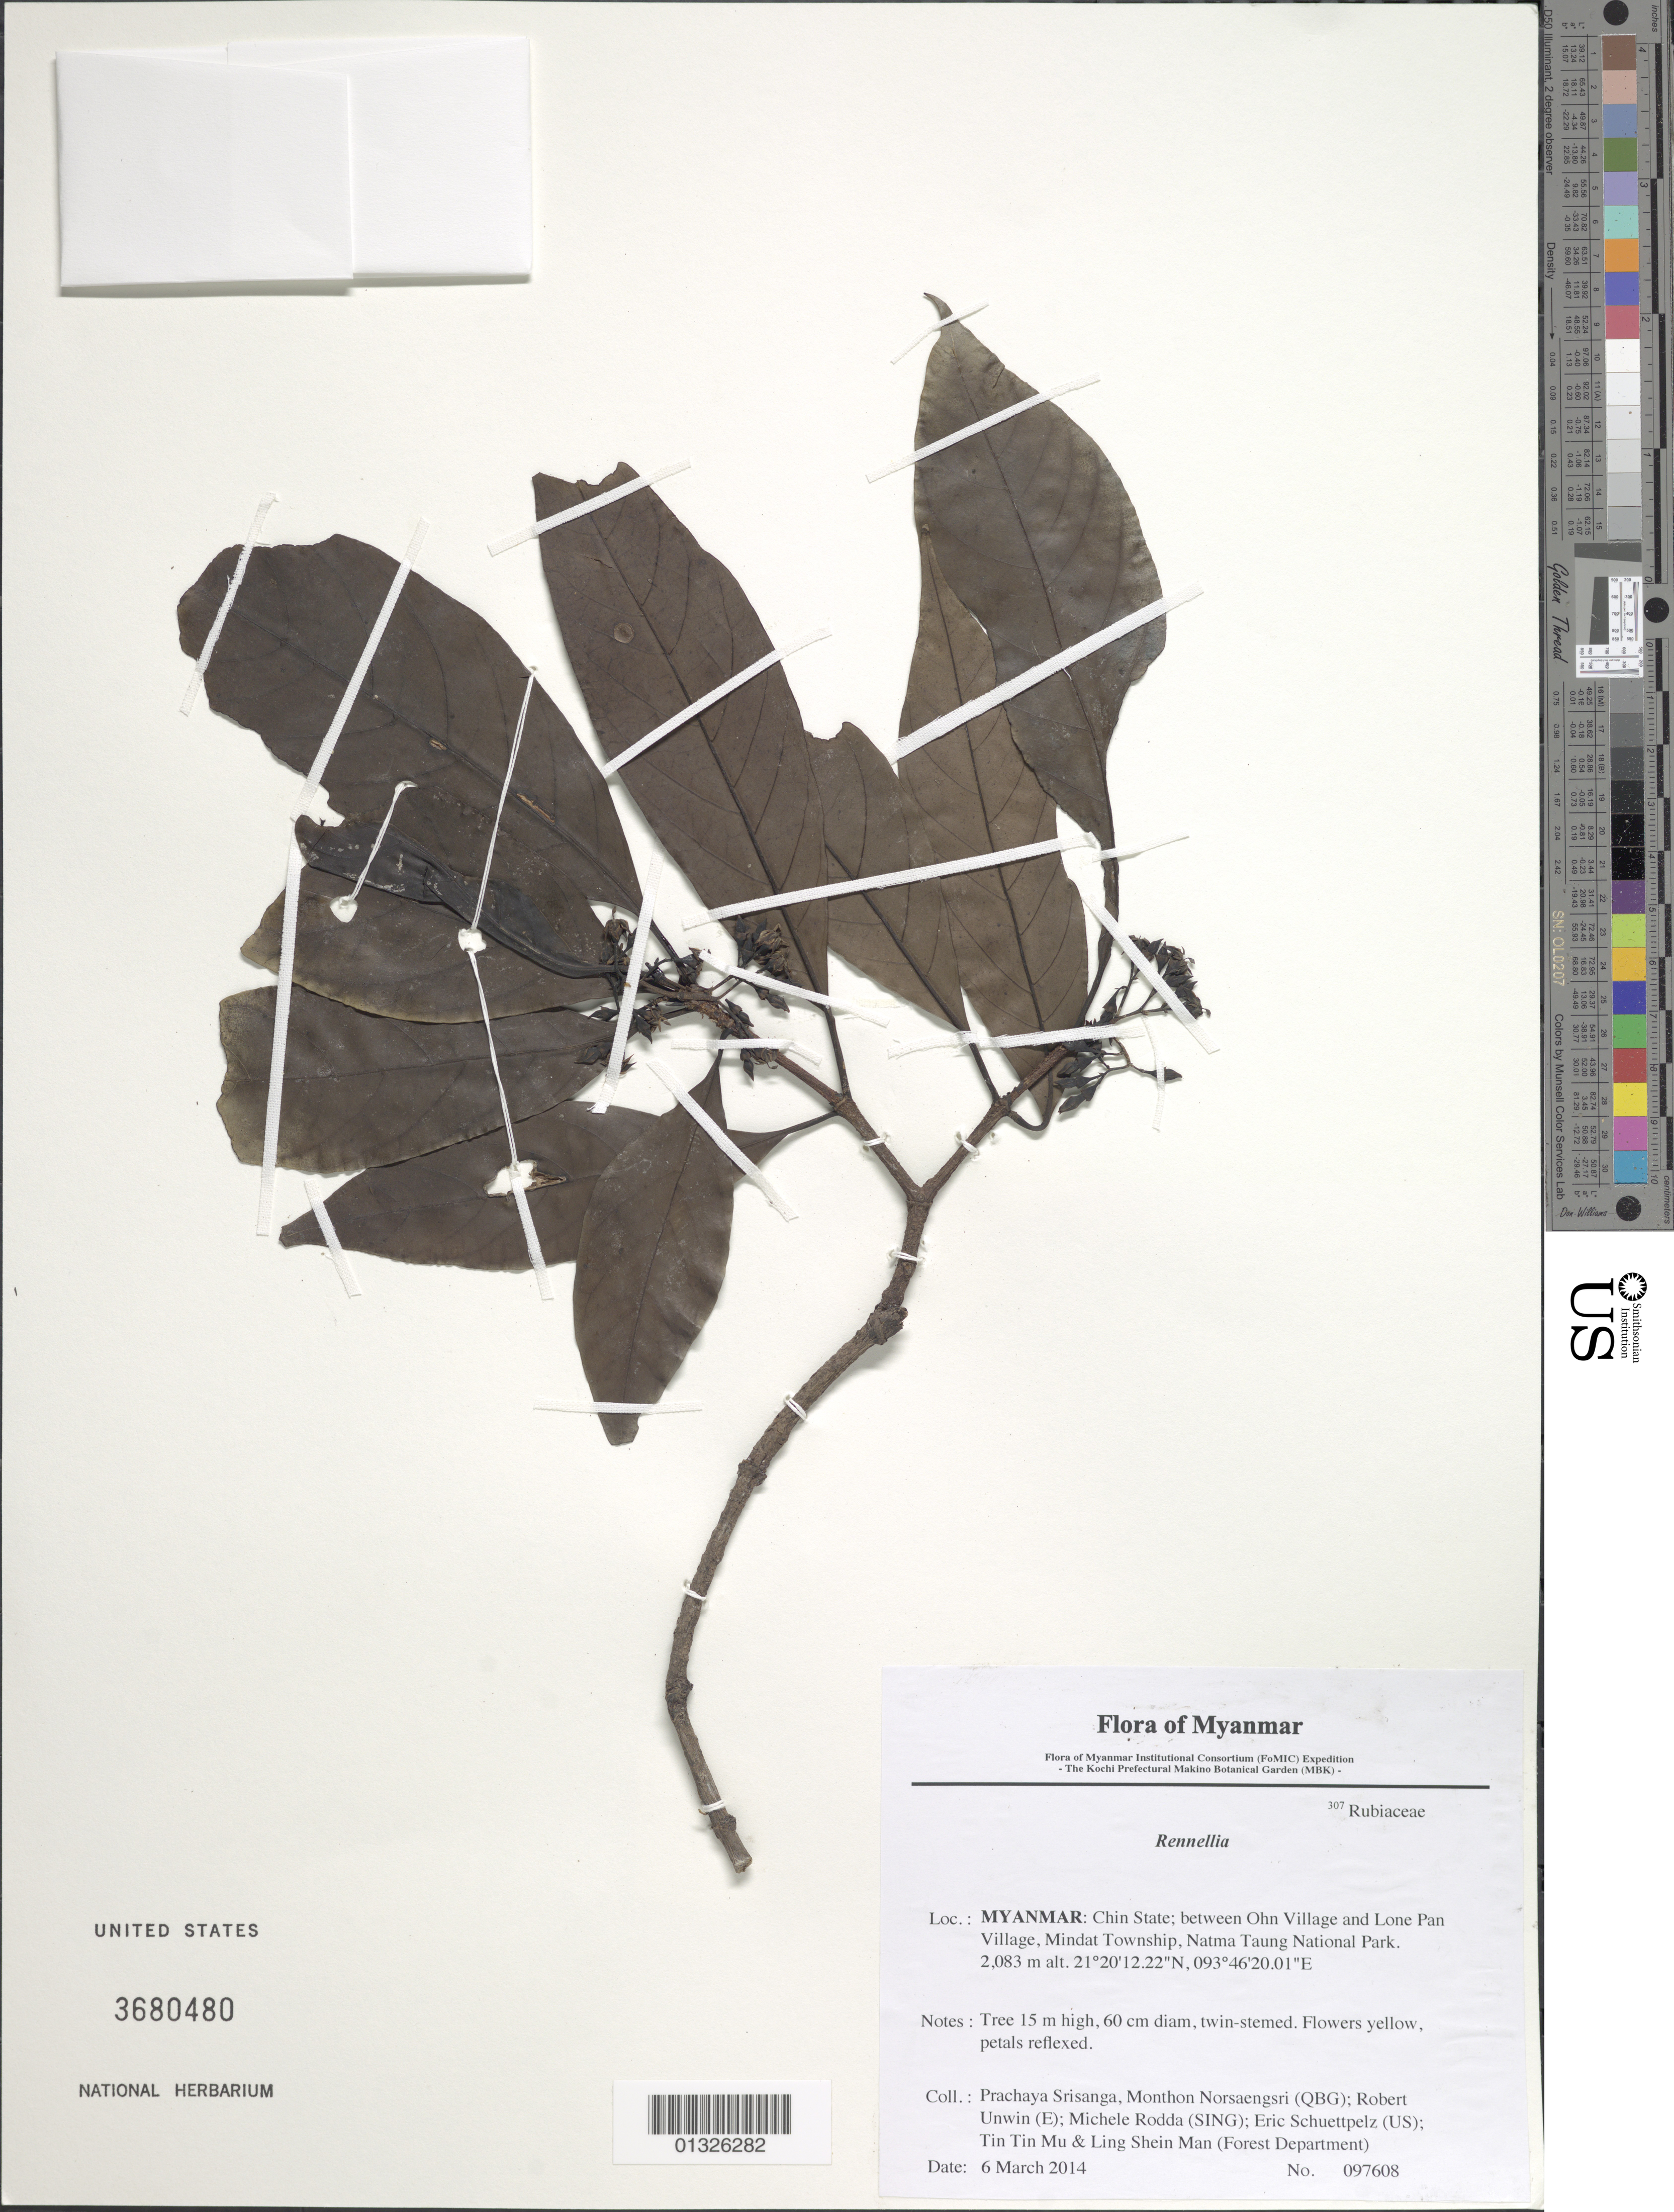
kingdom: Plantae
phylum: Tracheophyta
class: Magnoliopsida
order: Gentianales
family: Rubiaceae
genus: Rennellia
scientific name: Rennellia sp.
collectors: P. Srisanga, M. Norsaengsri, R. Unwin, M. Rodda, E. Schuettpelz, Tin Tin Mu & Ling Shein Man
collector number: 97608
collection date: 2014-03-06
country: Myanmar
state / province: Chin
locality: Between Ohn Village and Lone Pan Village, Mindat Township, Natma Taung National Park.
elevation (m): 2083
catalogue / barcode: US 3680480